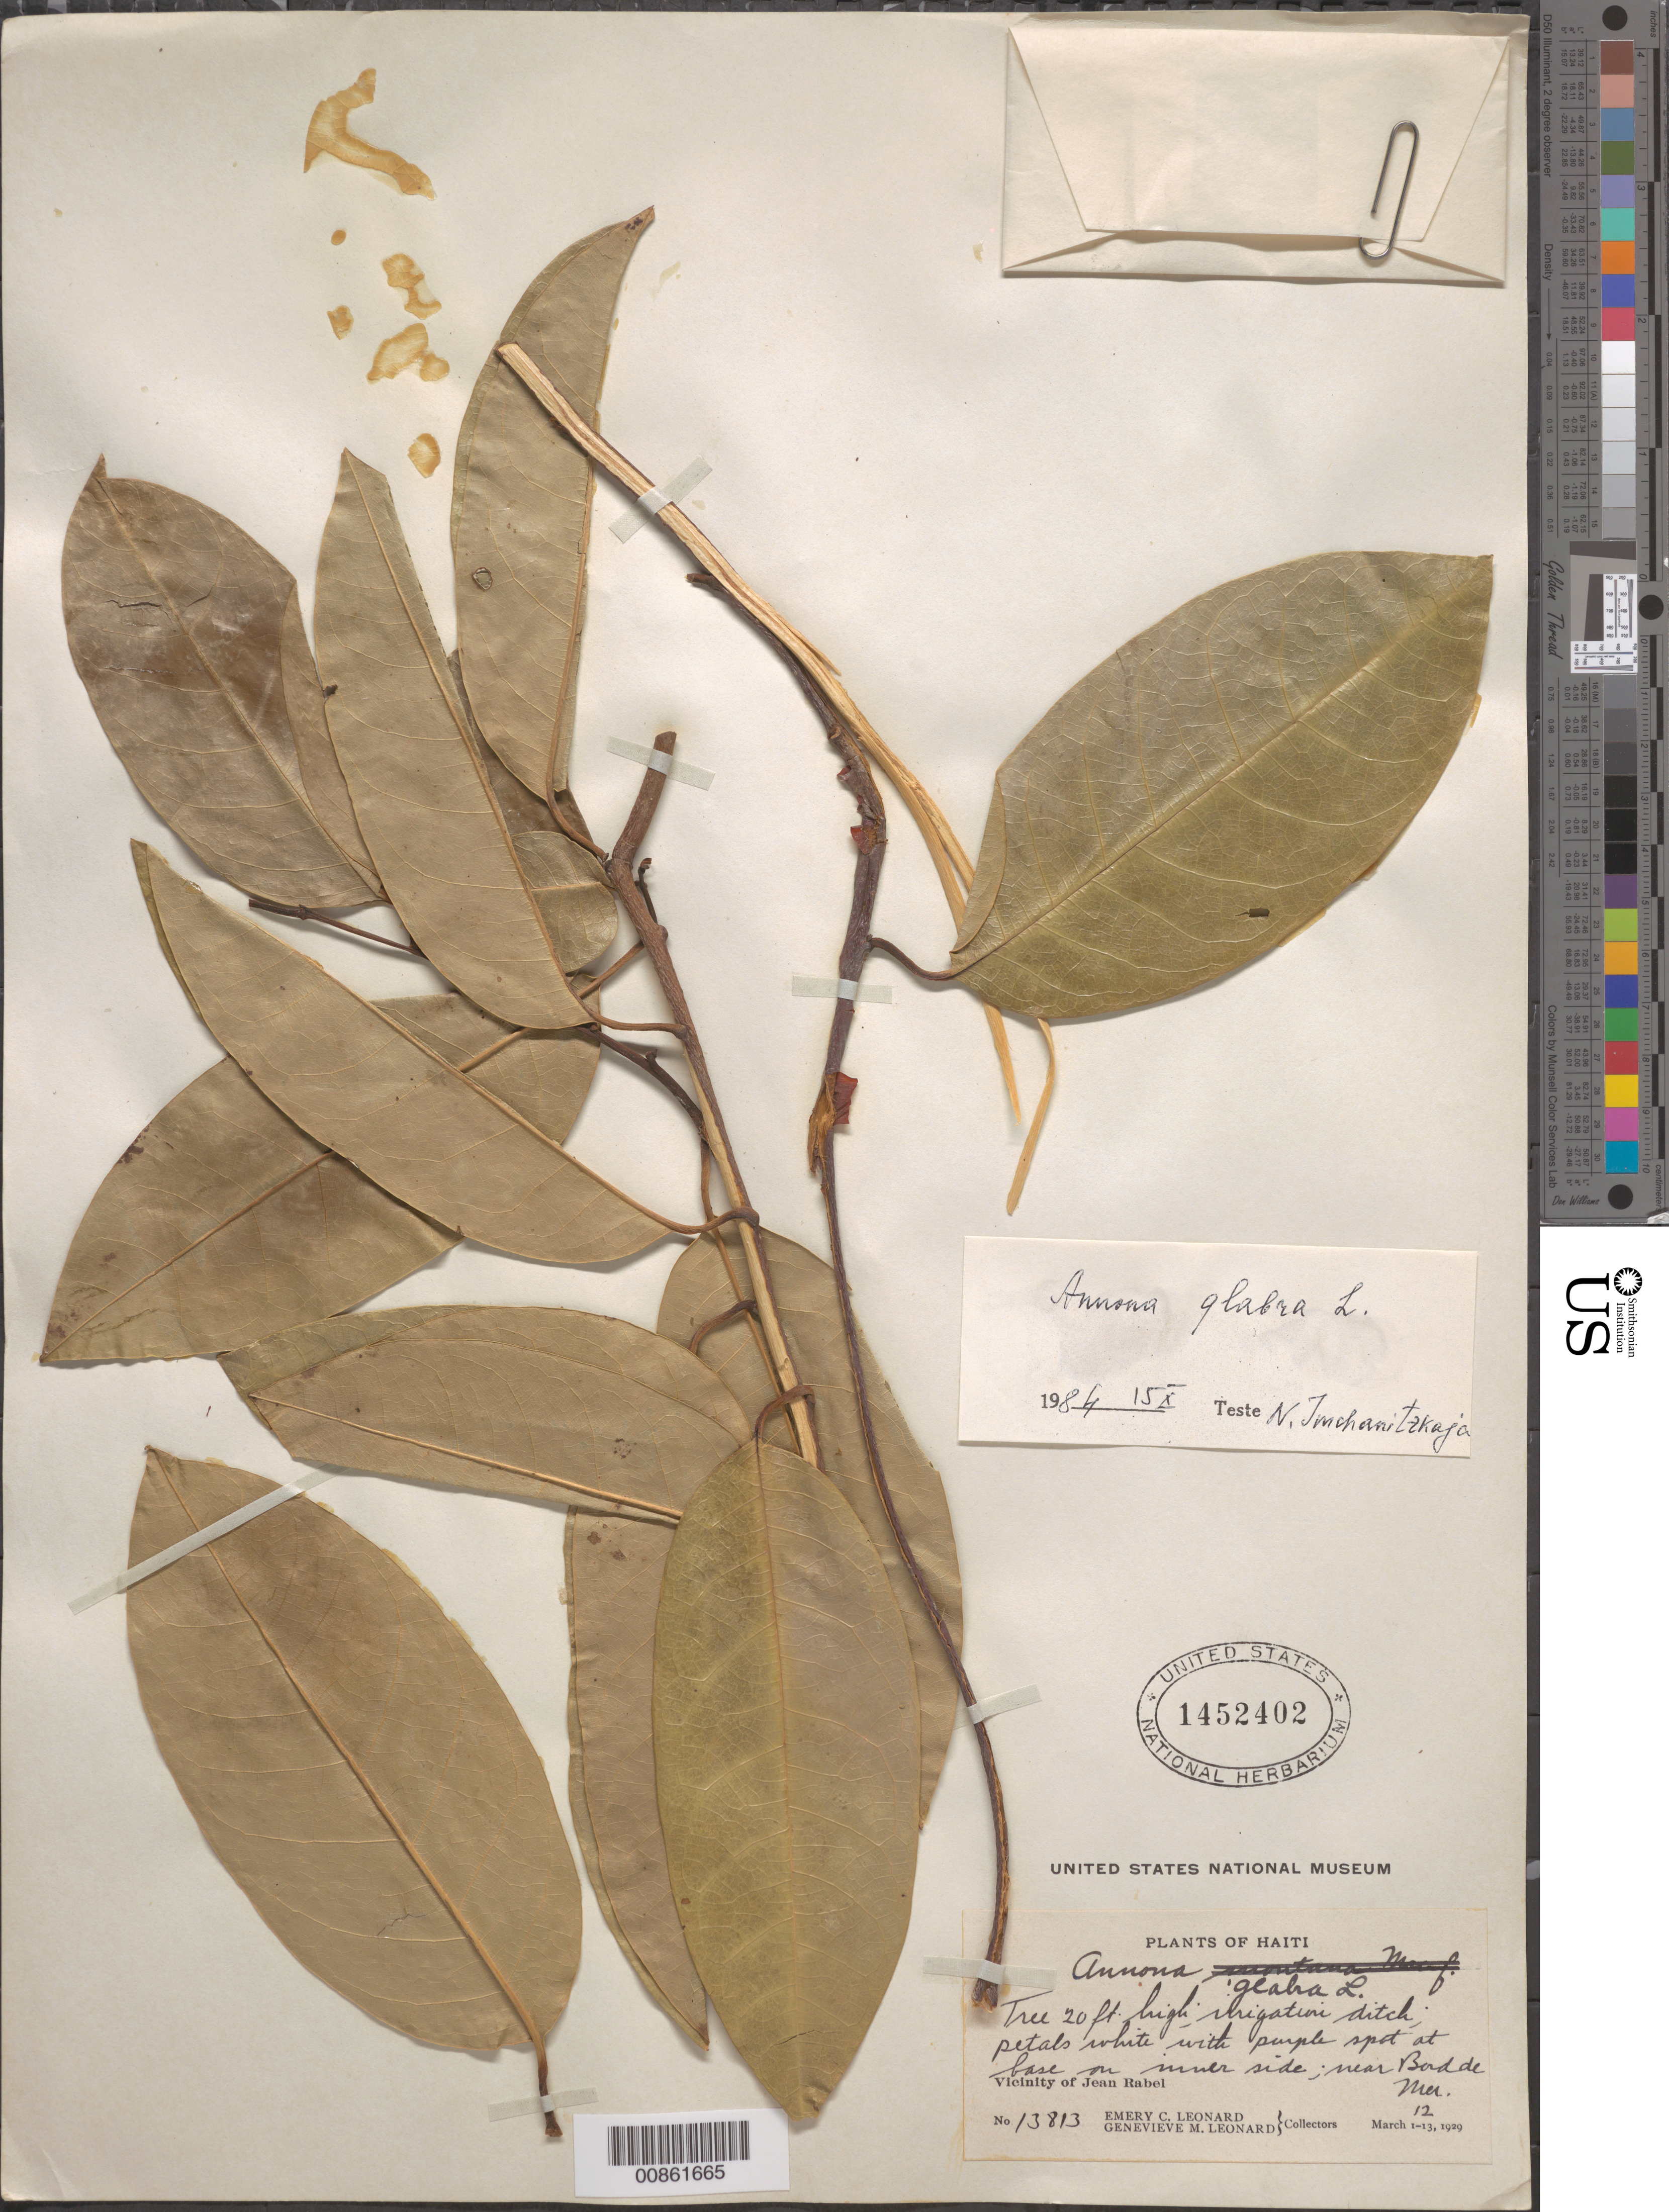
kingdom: Plantae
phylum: Tracheophyta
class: Magnoliopsida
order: Magnoliales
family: Annonaceae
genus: Annona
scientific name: Annona glabra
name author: L.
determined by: Imchanitzkaja, N.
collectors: E. C. Leonard & G. M. Leonard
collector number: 13813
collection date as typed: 12 Mar 1929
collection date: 1929-03-12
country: Haiti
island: Hispaniola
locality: Near Bord du Mer. Vicinity of Jean Rabel.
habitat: Irrigation ditch.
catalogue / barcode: US 1452402